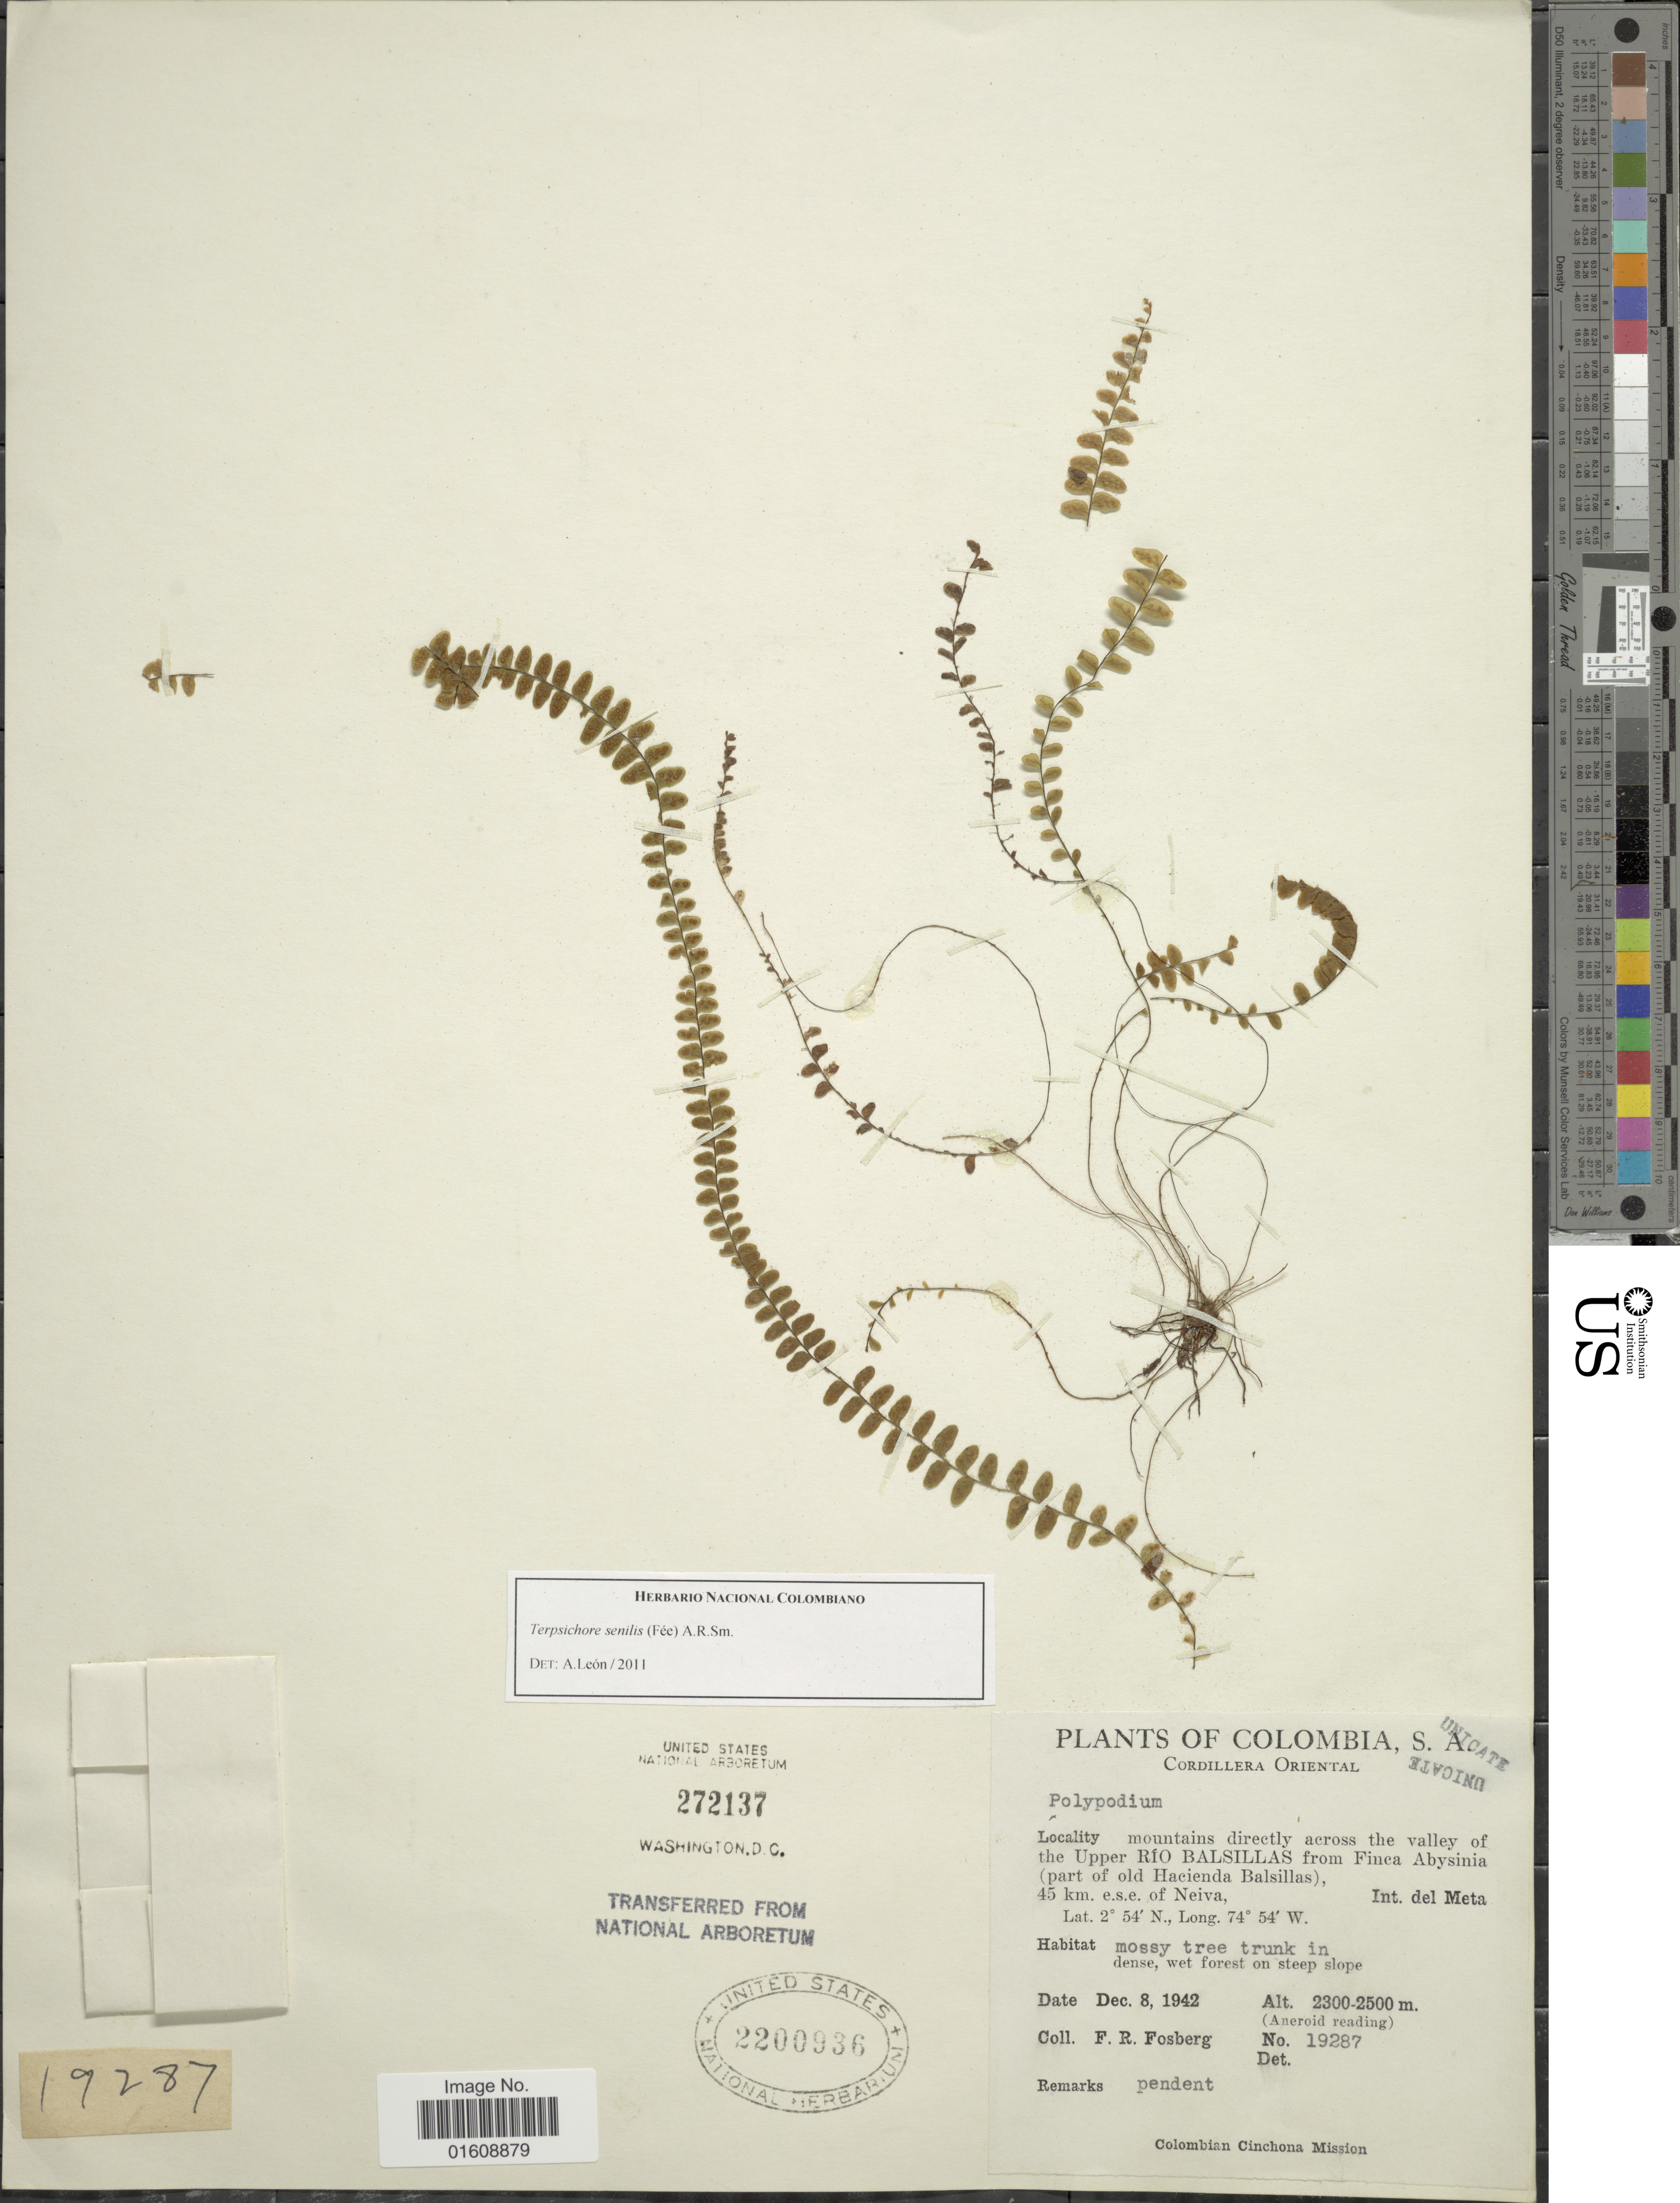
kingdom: Plantae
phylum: Tracheophyta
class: Polypodiopsida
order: Polypodiales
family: Polypodiaceae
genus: Alansmia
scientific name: Alansmia senilis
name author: (Fée) Moguel & M. Kessler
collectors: F. R. Fosberg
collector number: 19287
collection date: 1942-12-08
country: Colombia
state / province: Meta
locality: Cordillera Oriental. mountains directly across the valley of the Upper Río Balsillas from Finca Abysinia (part of old Hacienda Balsillas), 45 km e.s.e. of Neiva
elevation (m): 2300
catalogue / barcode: US 2200936